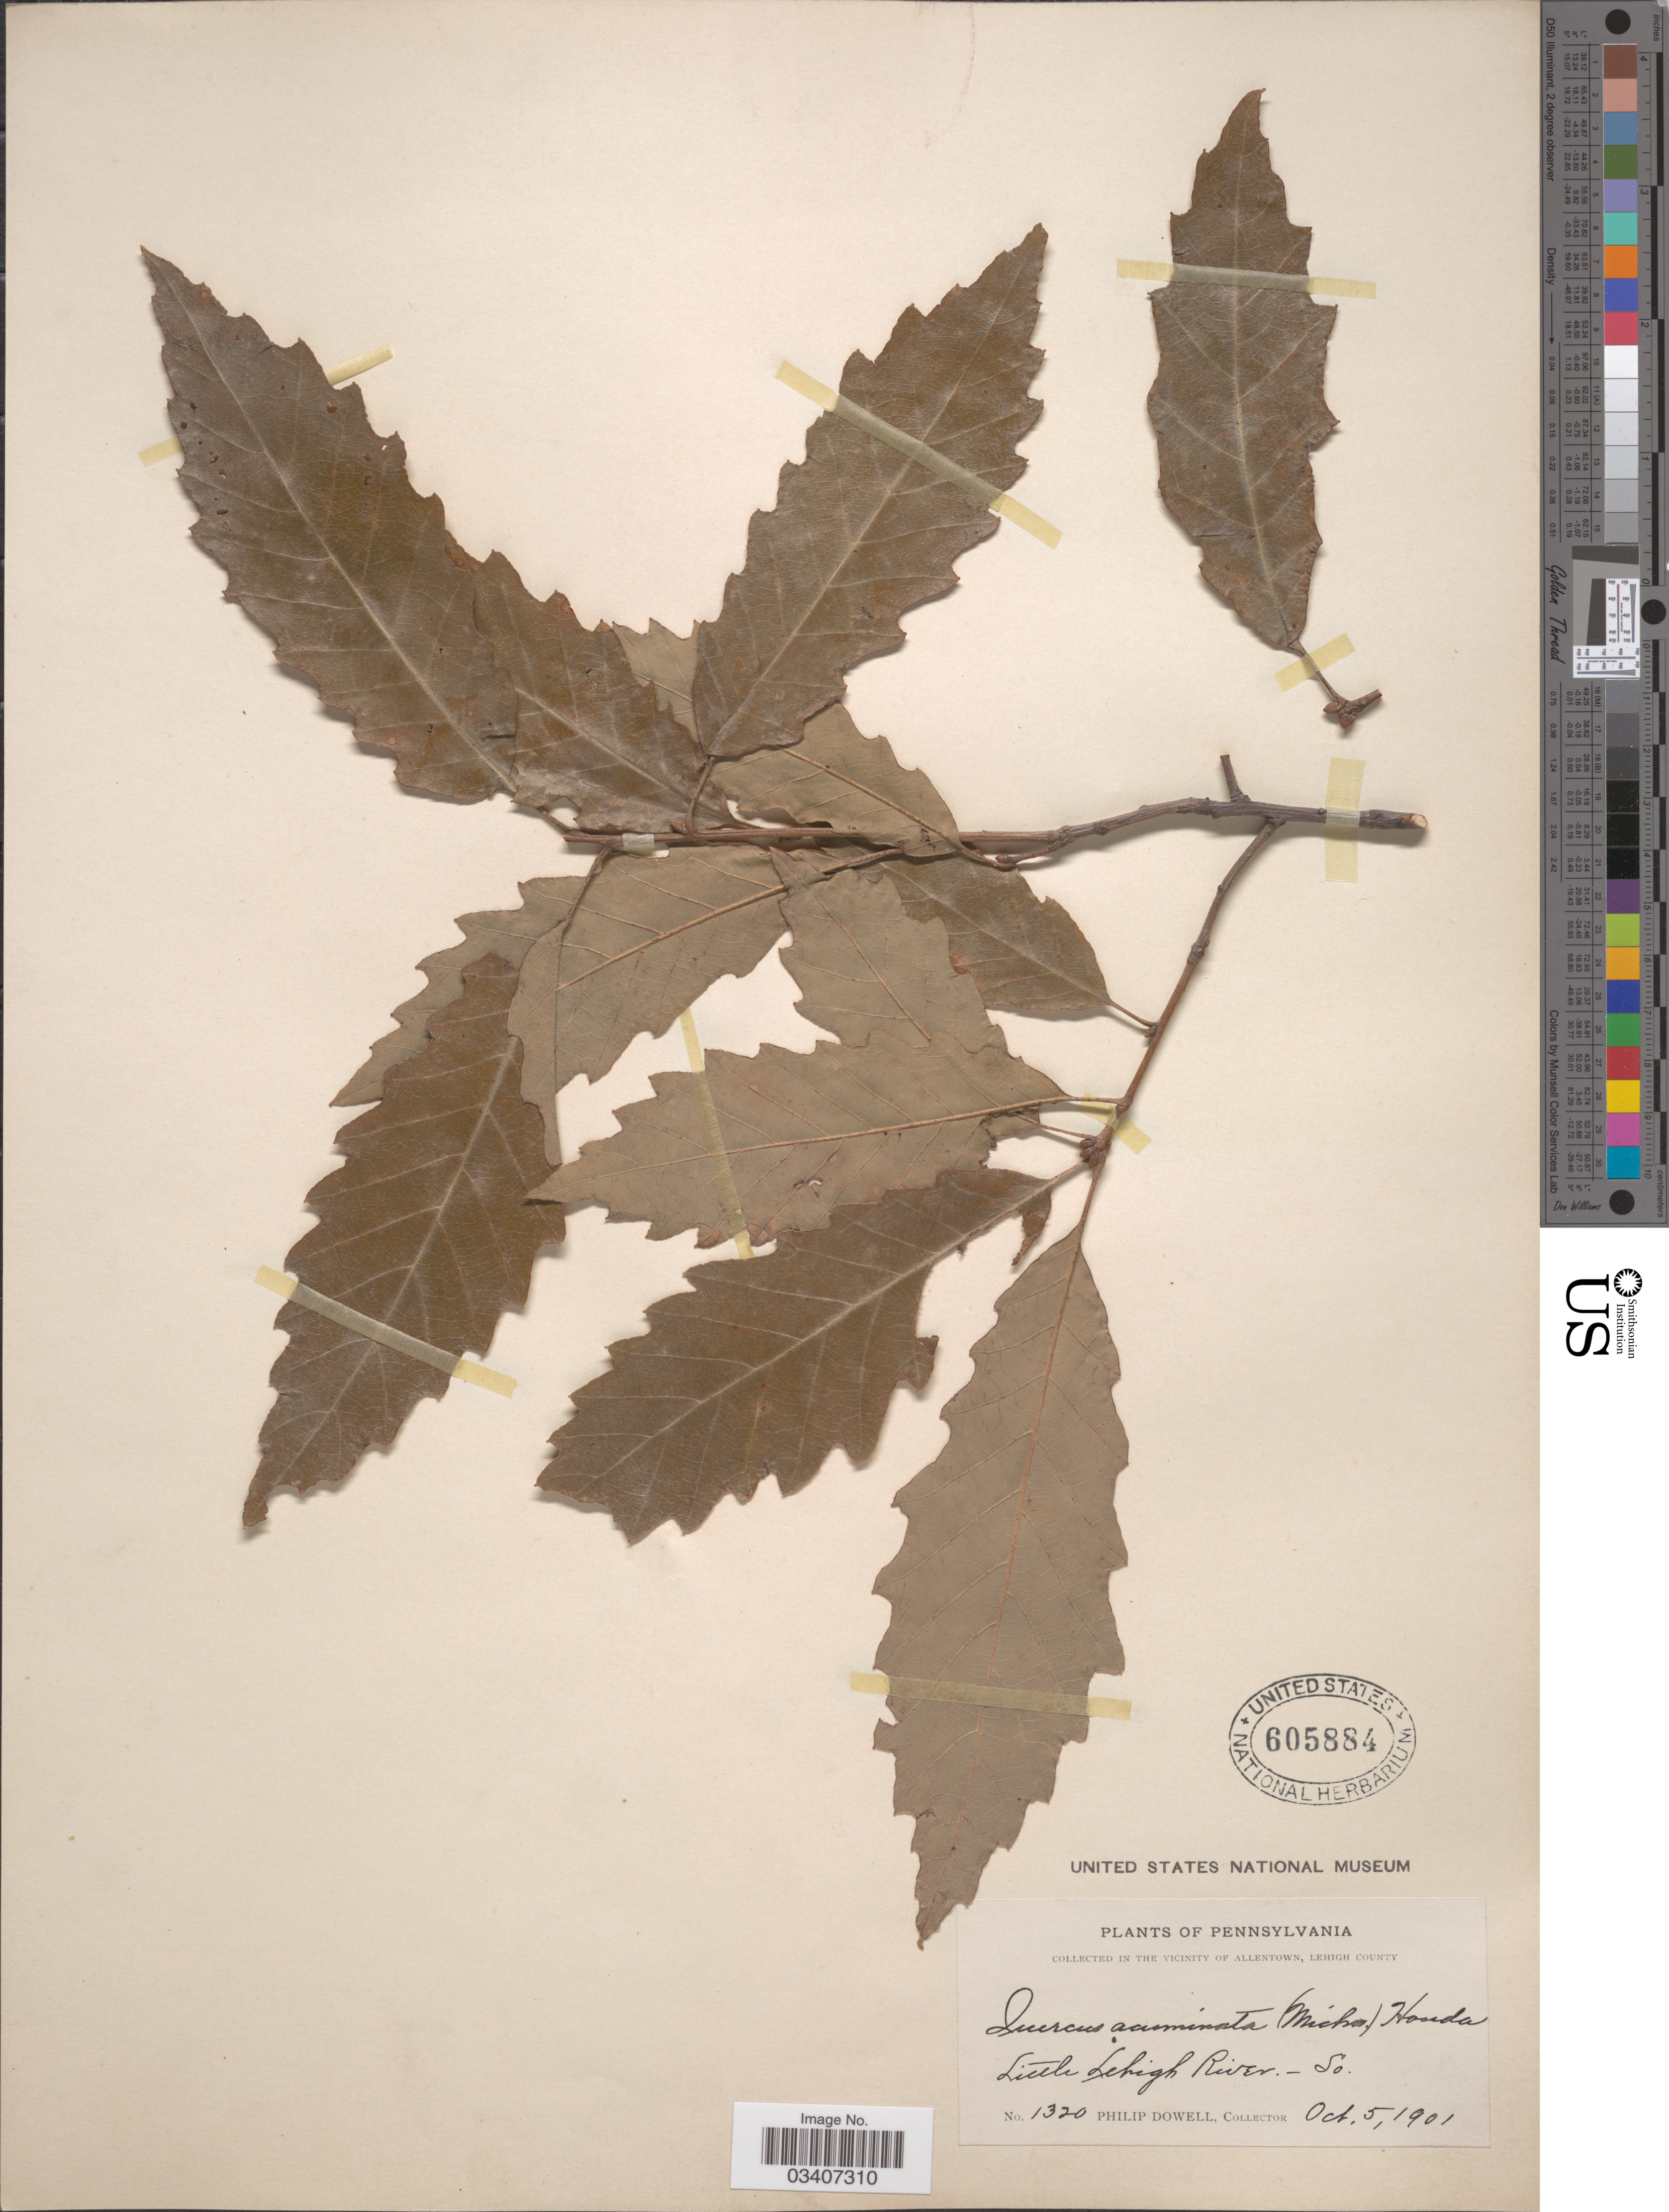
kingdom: Plantae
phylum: Tracheophyta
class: Magnoliopsida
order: Fagales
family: Fagaceae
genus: Quercus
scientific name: Quercus muehlenbergii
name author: Engelm.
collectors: P. Dowell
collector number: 1320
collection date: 1901-10-05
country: United States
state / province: Pennsylvania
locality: Vicinity of Allentown, Lehigh County. Little Lehigh River-So.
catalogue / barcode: US 605884